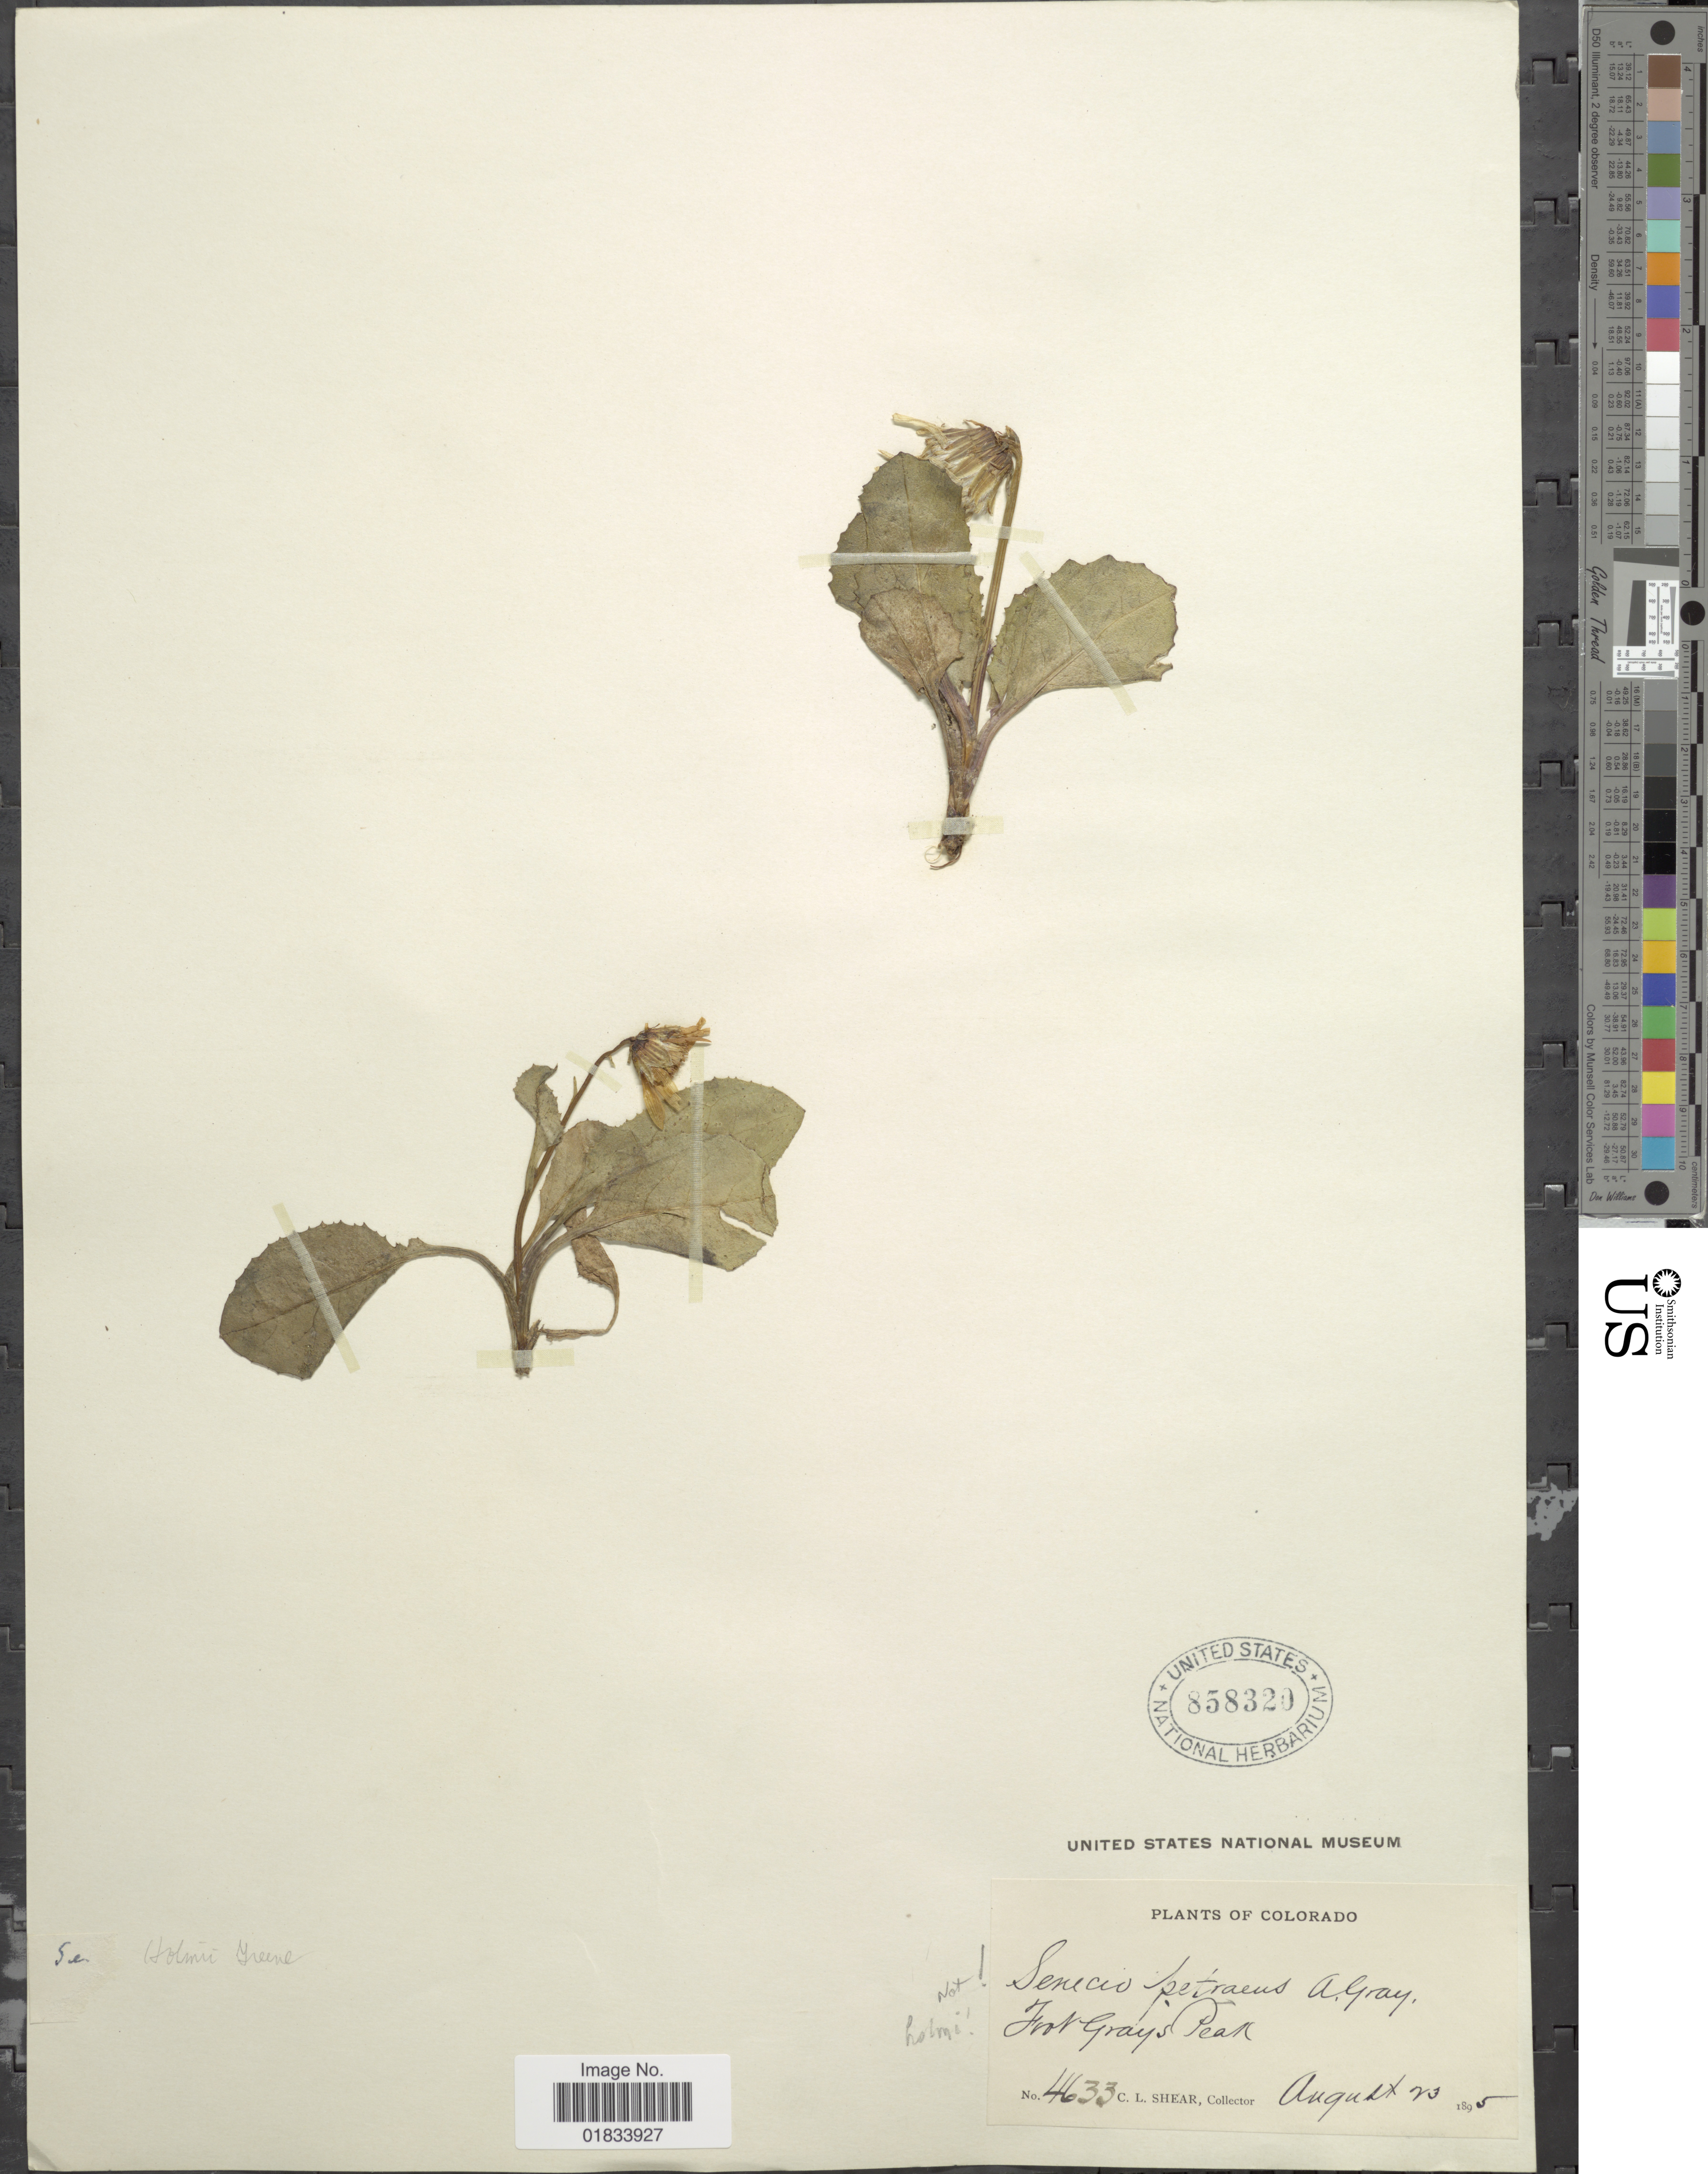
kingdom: Plantae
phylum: Tracheophyta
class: Magnoliopsida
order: Asterales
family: Asteraceae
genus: Senecio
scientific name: Senecio amplectens var. holmii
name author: (Greene) Harrington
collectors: C. L. Shear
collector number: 4633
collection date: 1895-08-23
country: United States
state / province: Colorado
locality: Fort Gray's Peak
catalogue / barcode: US 858320